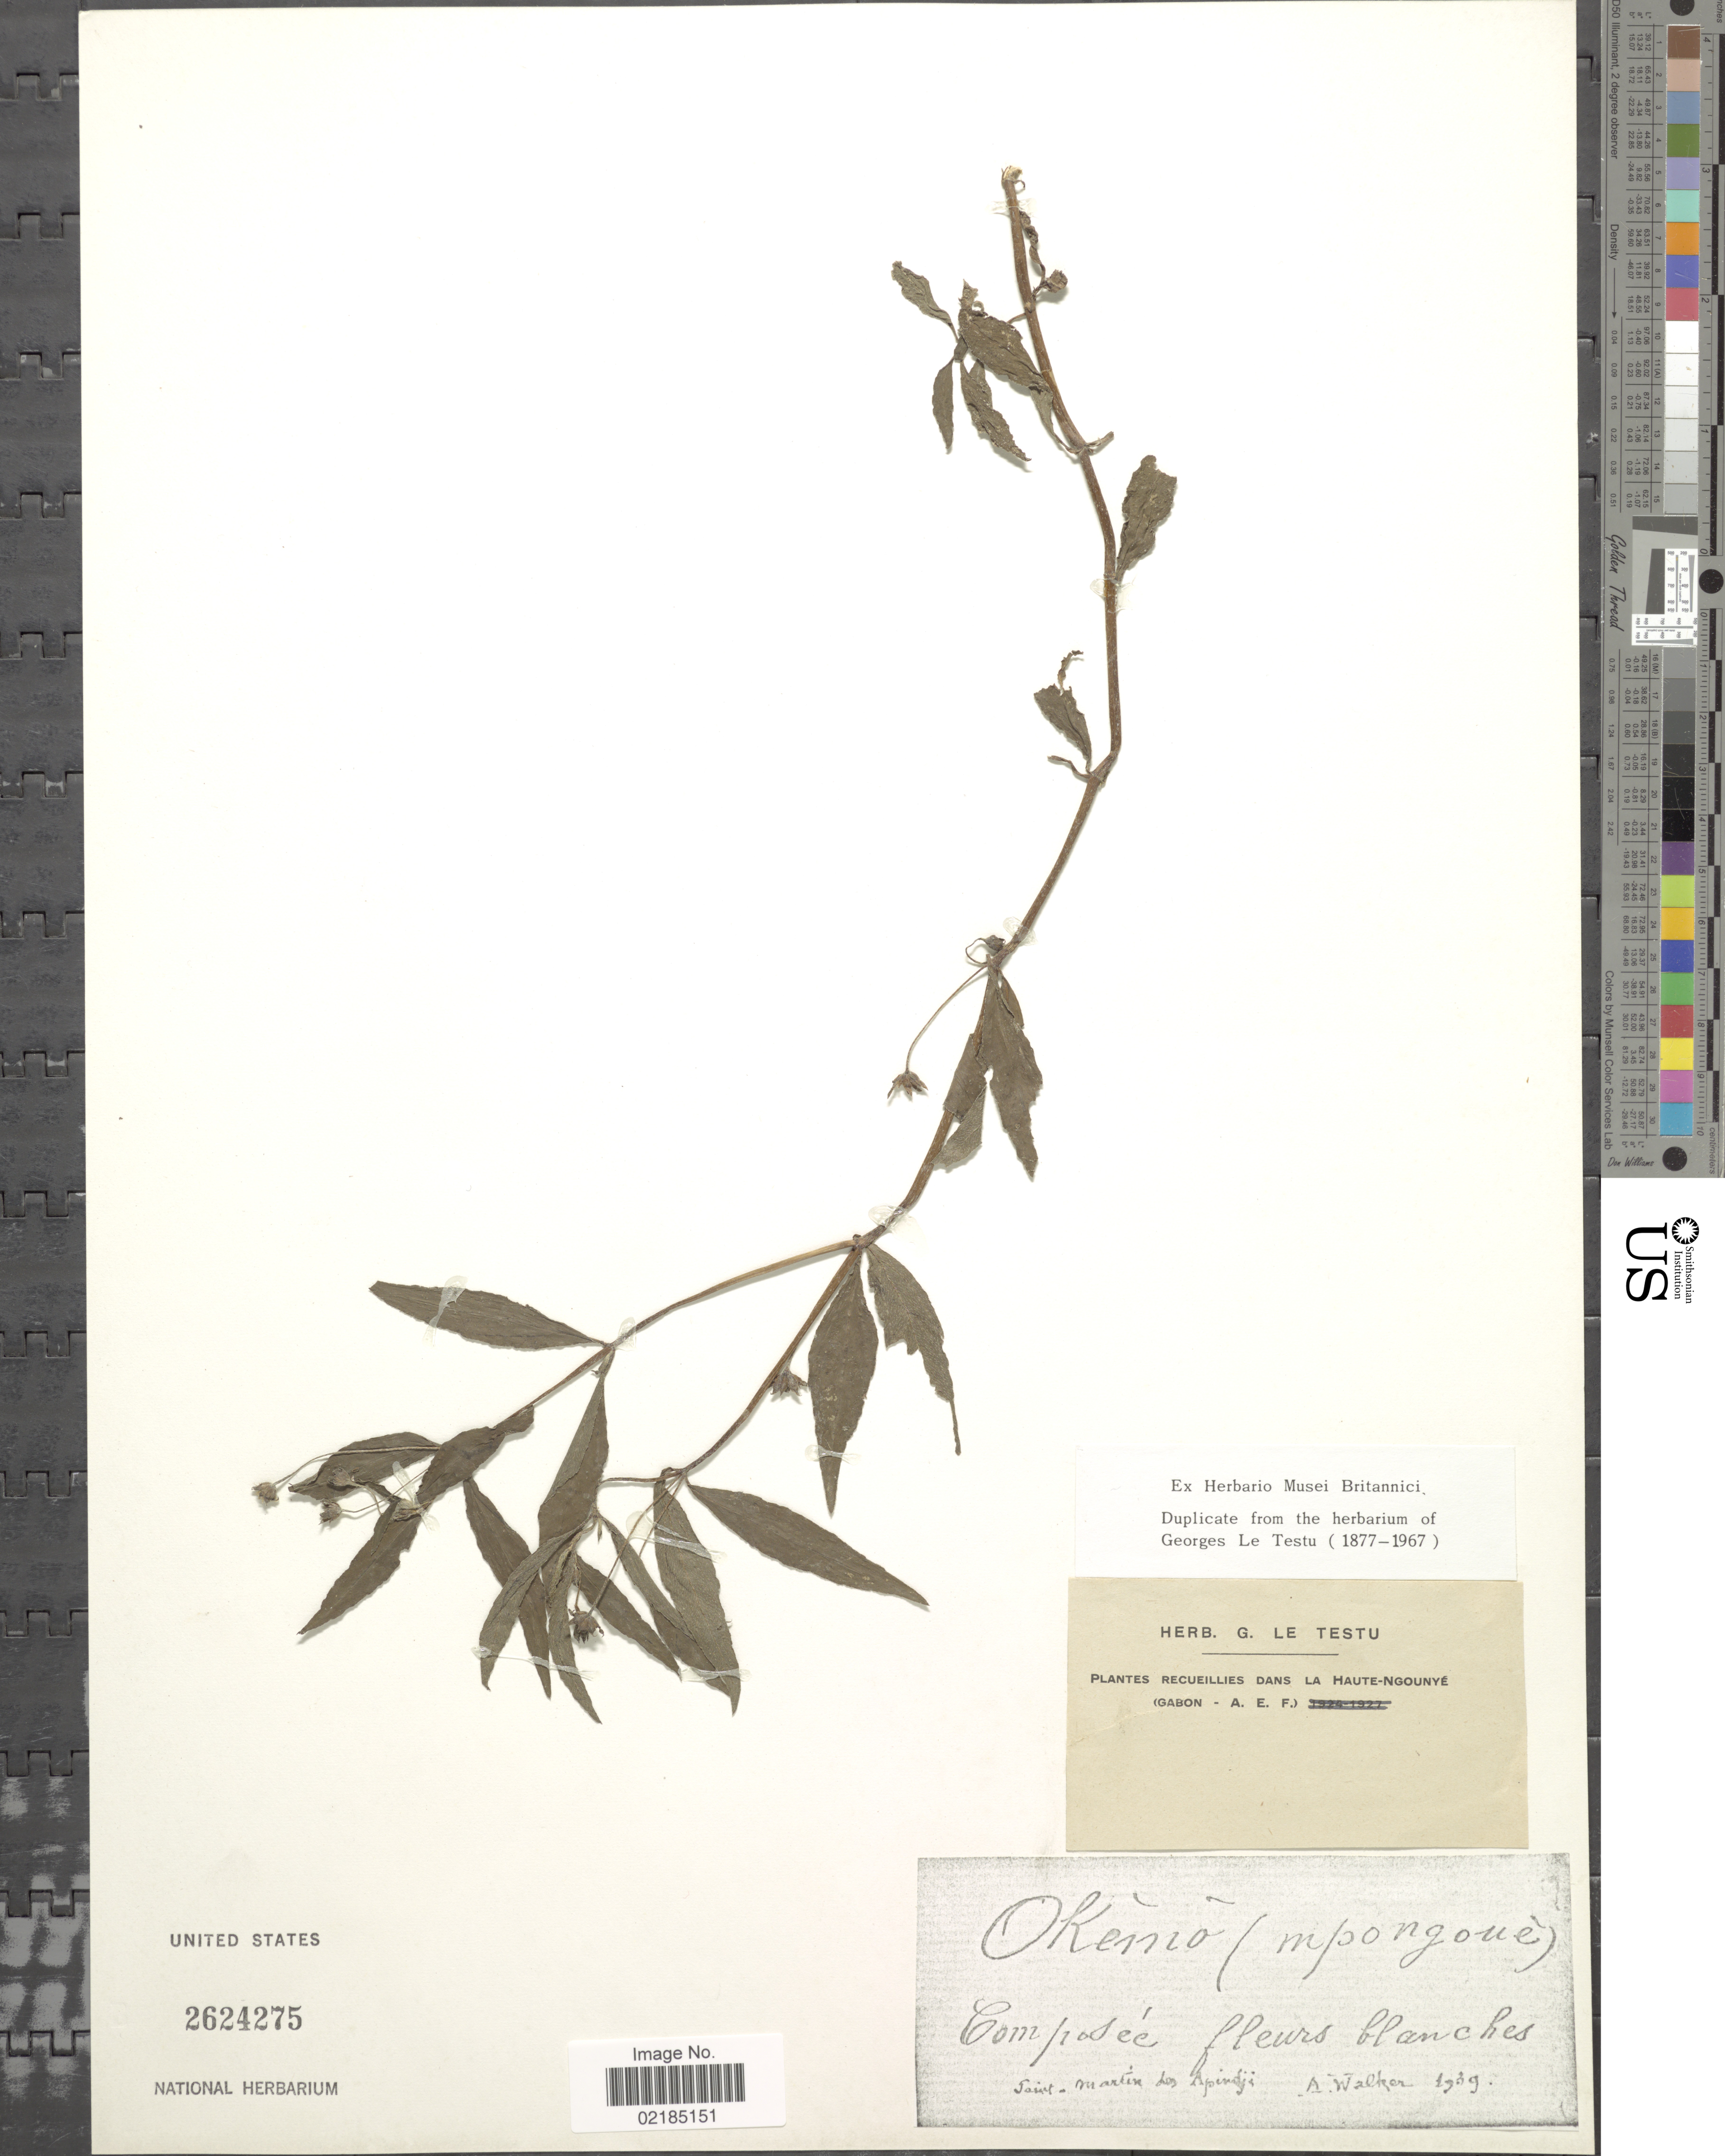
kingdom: Plantae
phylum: Tracheophyta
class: Magnoliopsida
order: Asterales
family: Asteraceae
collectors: A. Walker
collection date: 1939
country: Sint Maartin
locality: Saint-Martín des Apindji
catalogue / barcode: US 2624275